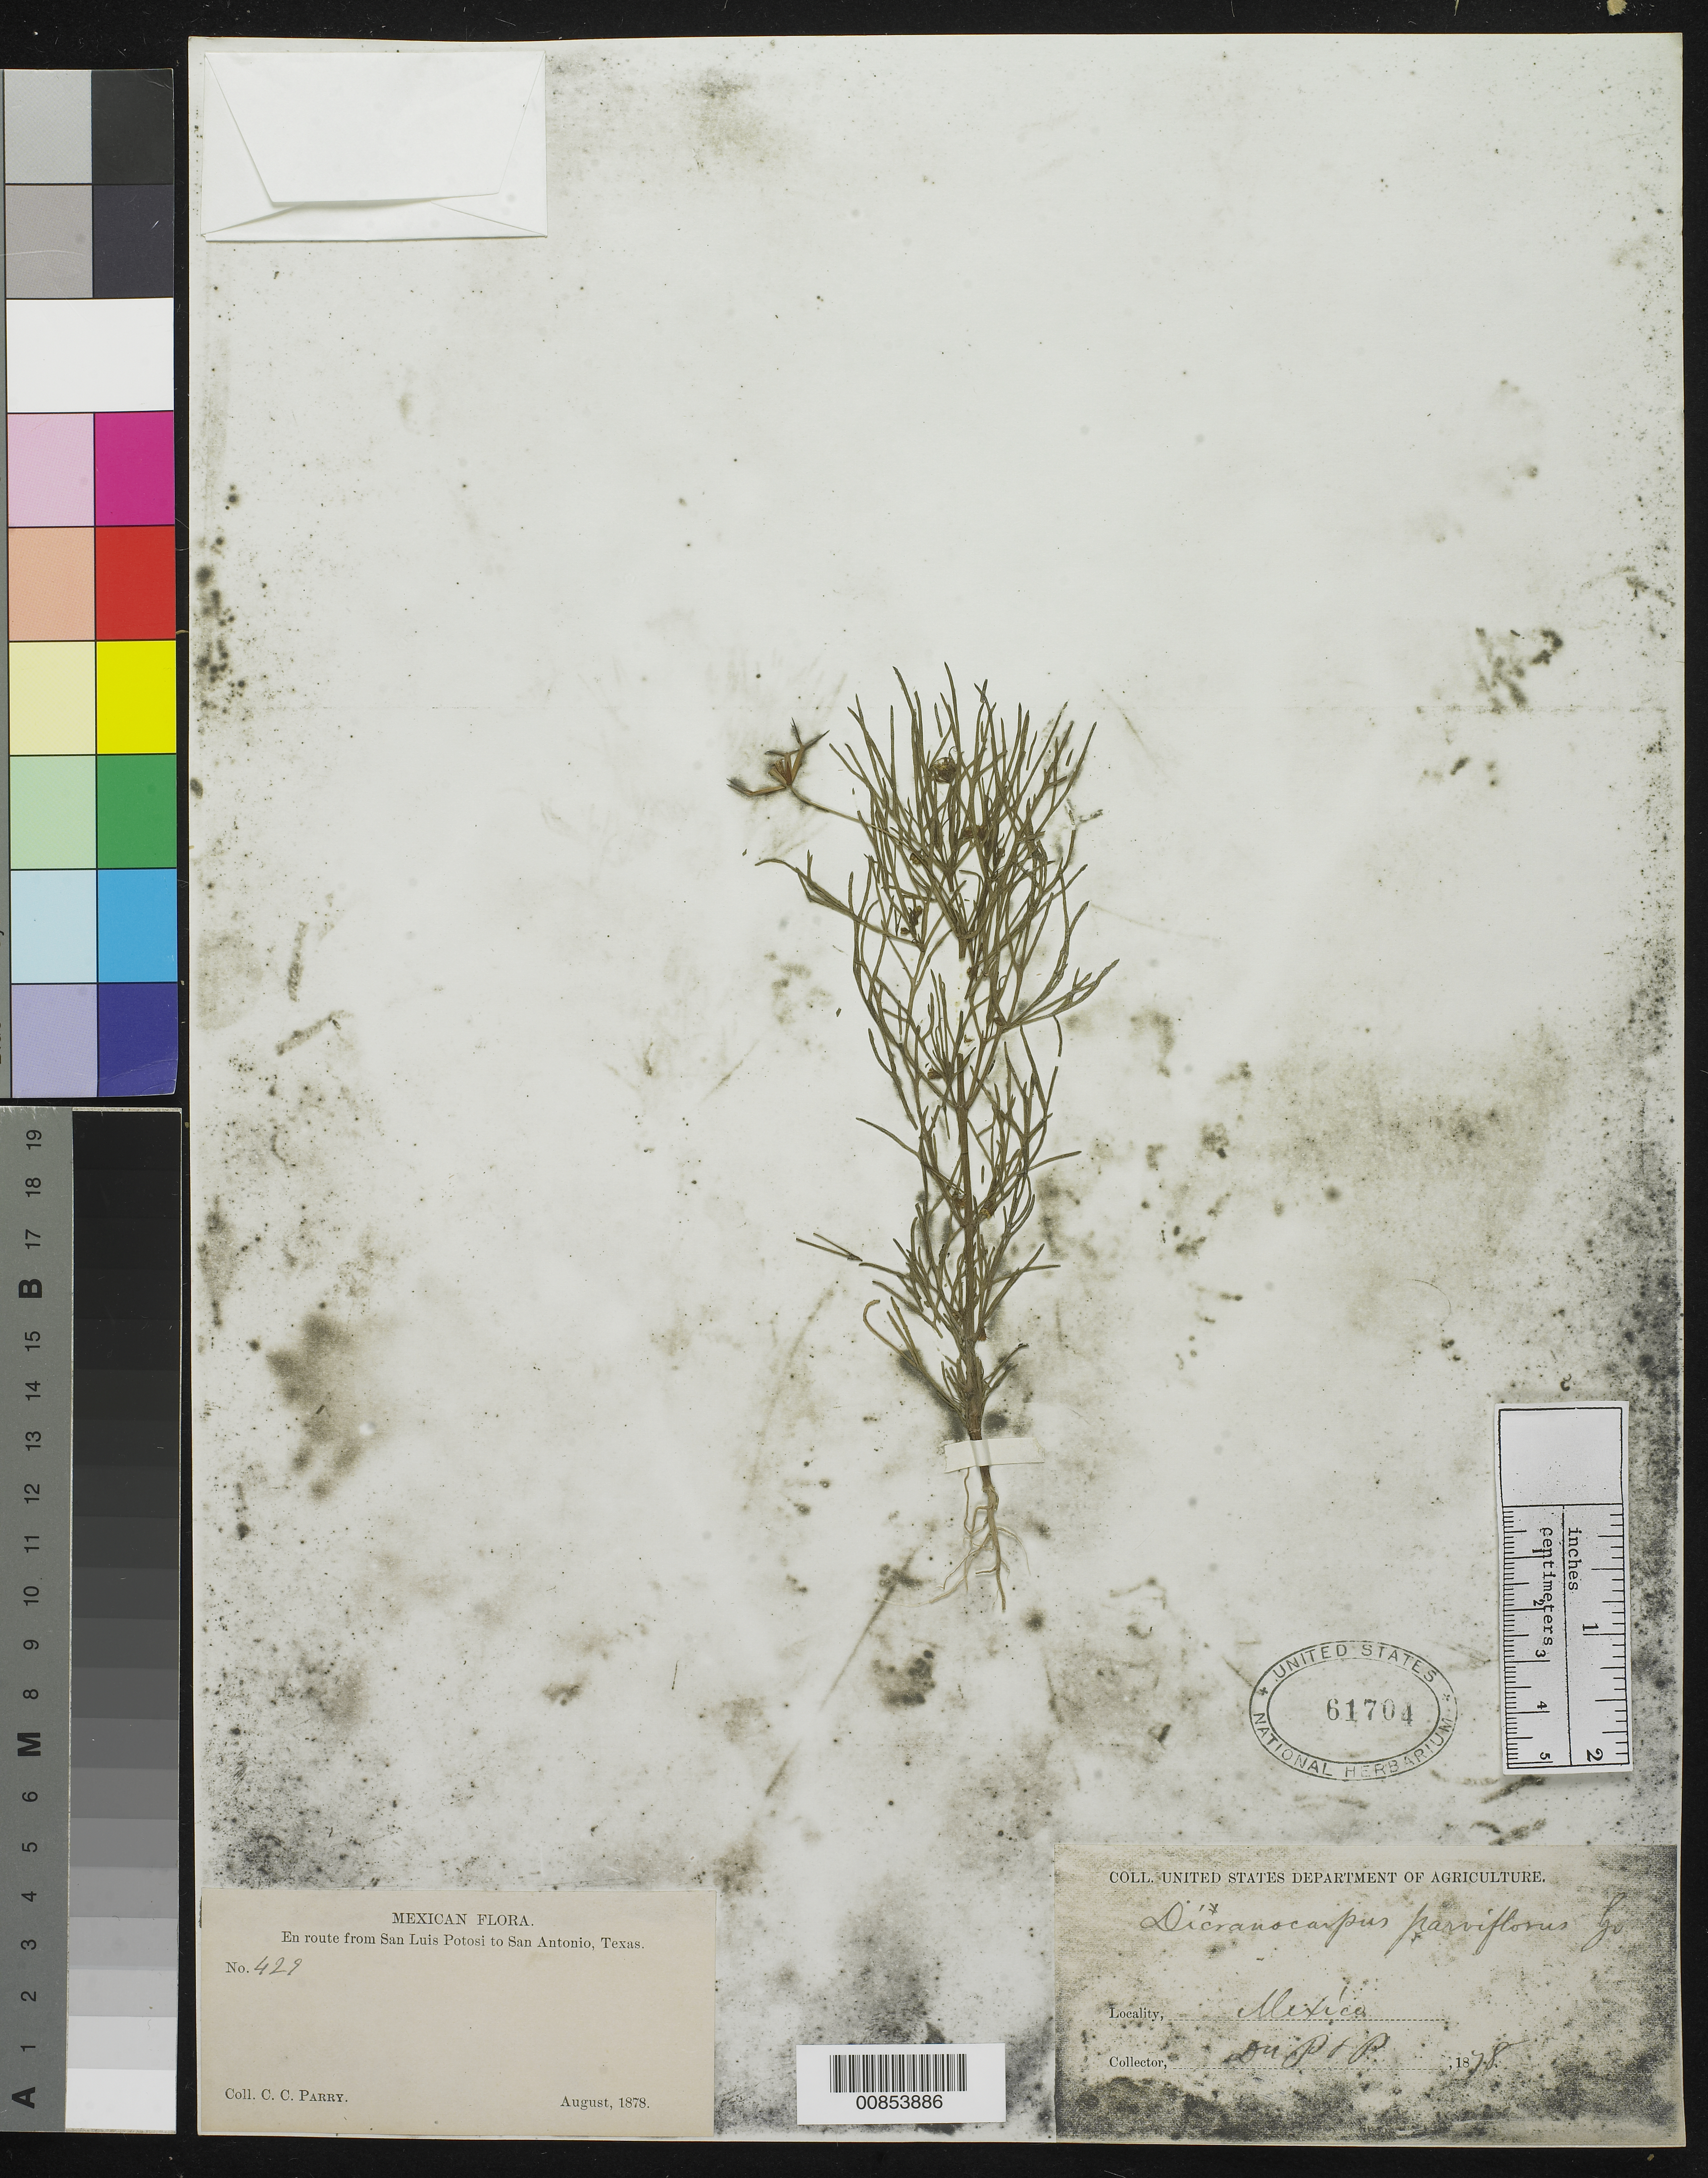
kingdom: Plantae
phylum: Tracheophyta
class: Magnoliopsida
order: Asterales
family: Asteraceae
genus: Dicranocarpus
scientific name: Dicranocarpus parviflorus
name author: A. Gray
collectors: C. C. Parry & E. Palmer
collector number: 429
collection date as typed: Aug 1878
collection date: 1878-08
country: Mexico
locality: En route from San Luis Potosí to San Antonio, Texas.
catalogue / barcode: US 61704